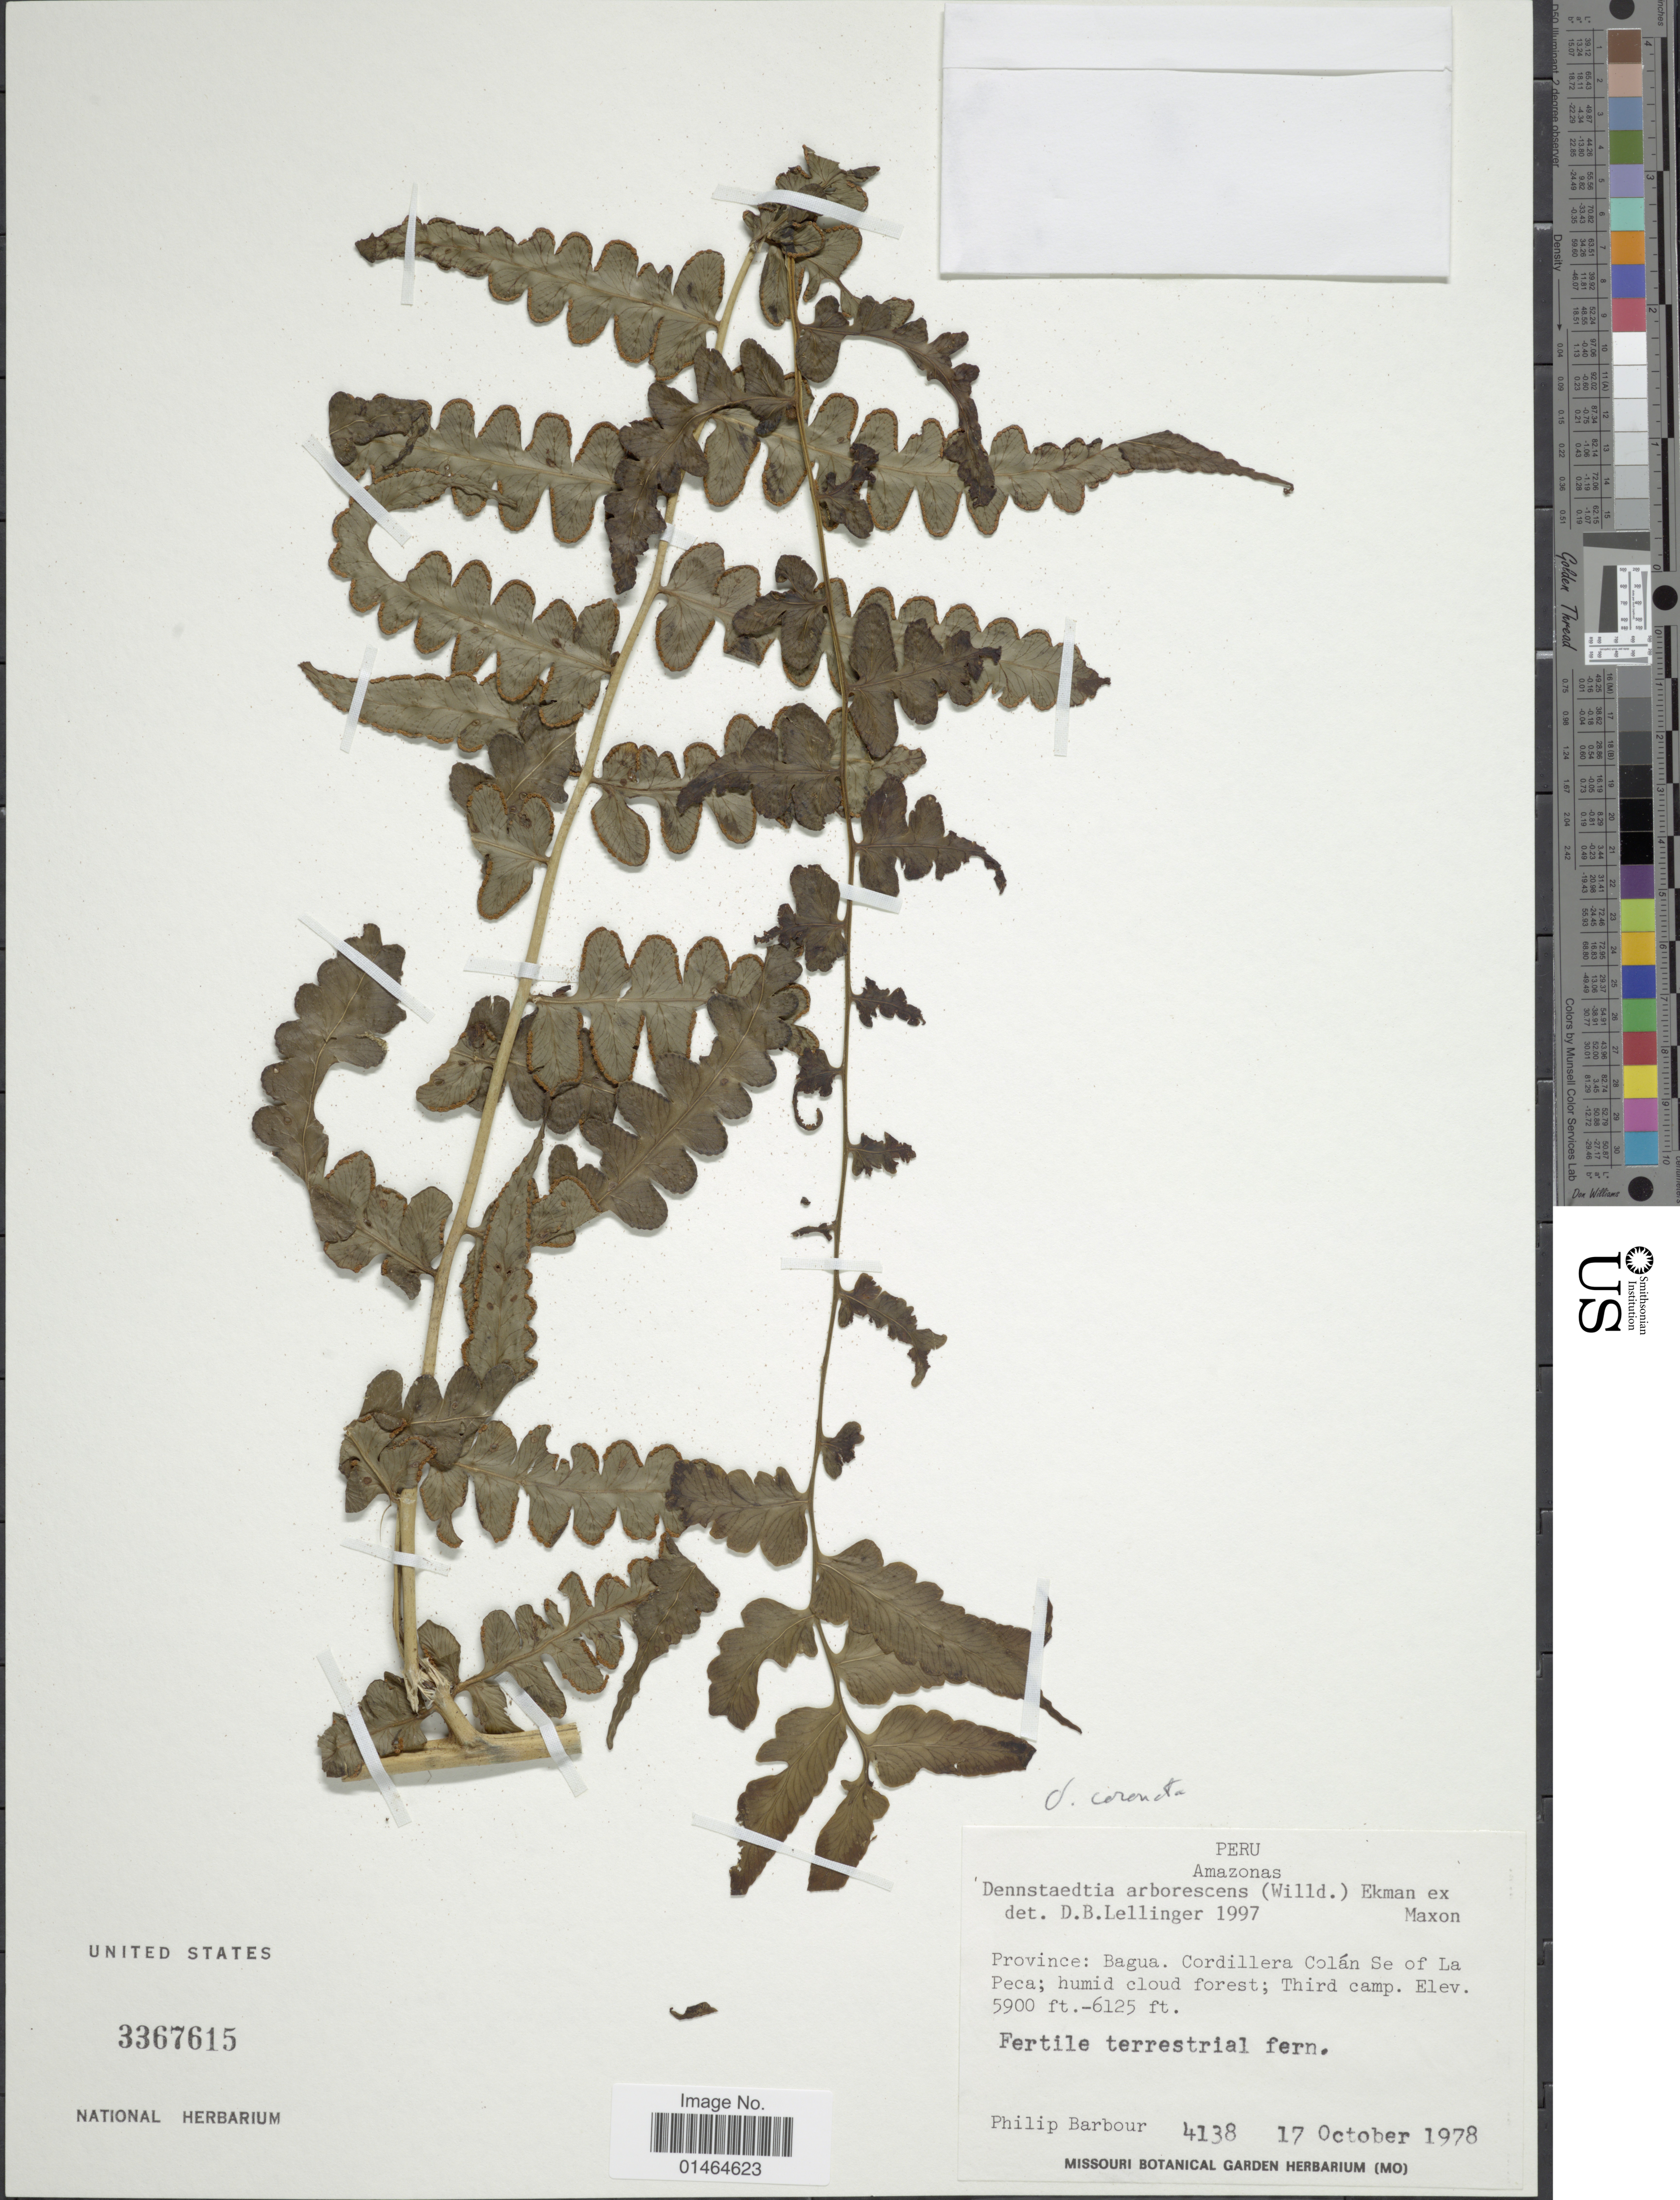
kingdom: Plantae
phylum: Tracheophyta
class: Polypodiopsida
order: Polypodiales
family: Dennstaedtiaceae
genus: Dennstaedtia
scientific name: Dennstaedtia coronata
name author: (Sodiro) C. Chr.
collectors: P. Barbour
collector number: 4138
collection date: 1978-10-17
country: Peru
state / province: Amazonas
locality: Province: Bagua. Cordillera Colán Se of La Peca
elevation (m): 1798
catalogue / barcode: US 3367615